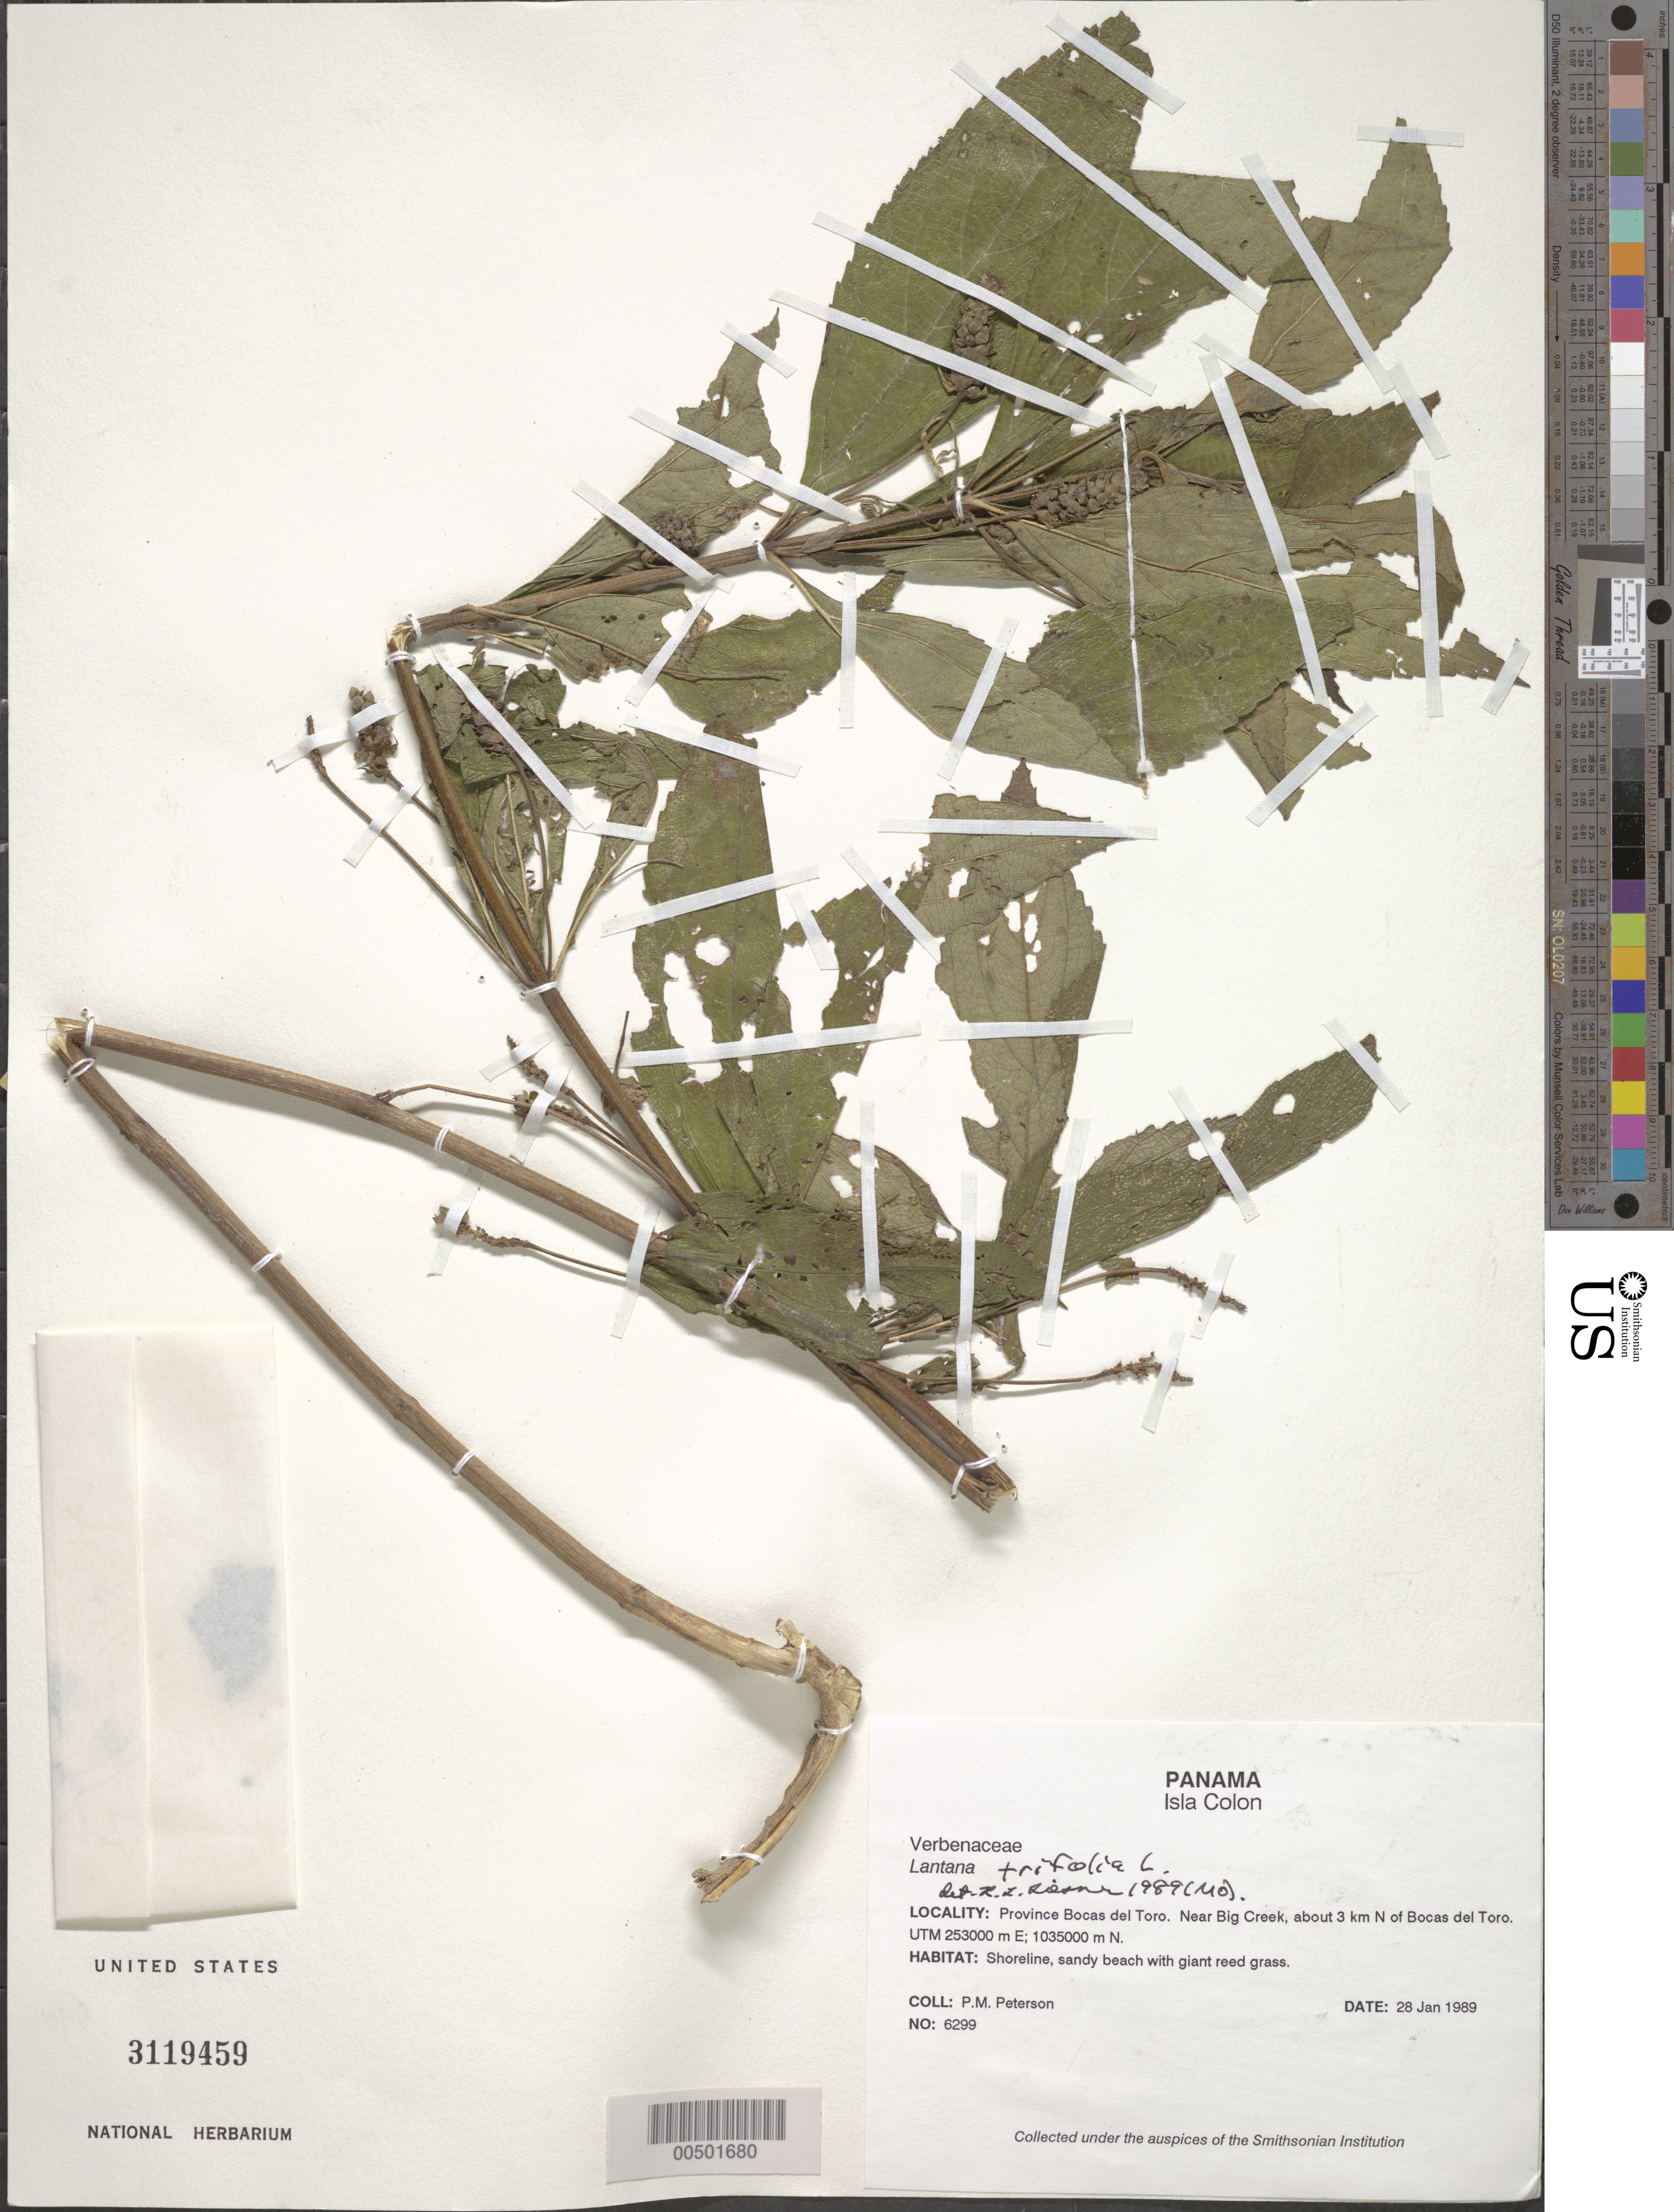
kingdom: Plantae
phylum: Tracheophyta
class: Magnoliopsida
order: Lamiales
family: Verbenaceae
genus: Lantana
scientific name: Lantana triflora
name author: L.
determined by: Liesner, R. L.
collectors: P. M. Peterson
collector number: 06299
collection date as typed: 28 Jan 1989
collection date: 1989-01-28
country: Panama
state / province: Bocas del Toro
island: Colón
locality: Isla Colon, near Big Creek, about 3 km N of Bocas del Toro. UTM 253000 m E; 1035000 m N.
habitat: Shoreline, sandy beach with giant reed grass.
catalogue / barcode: US 3119459